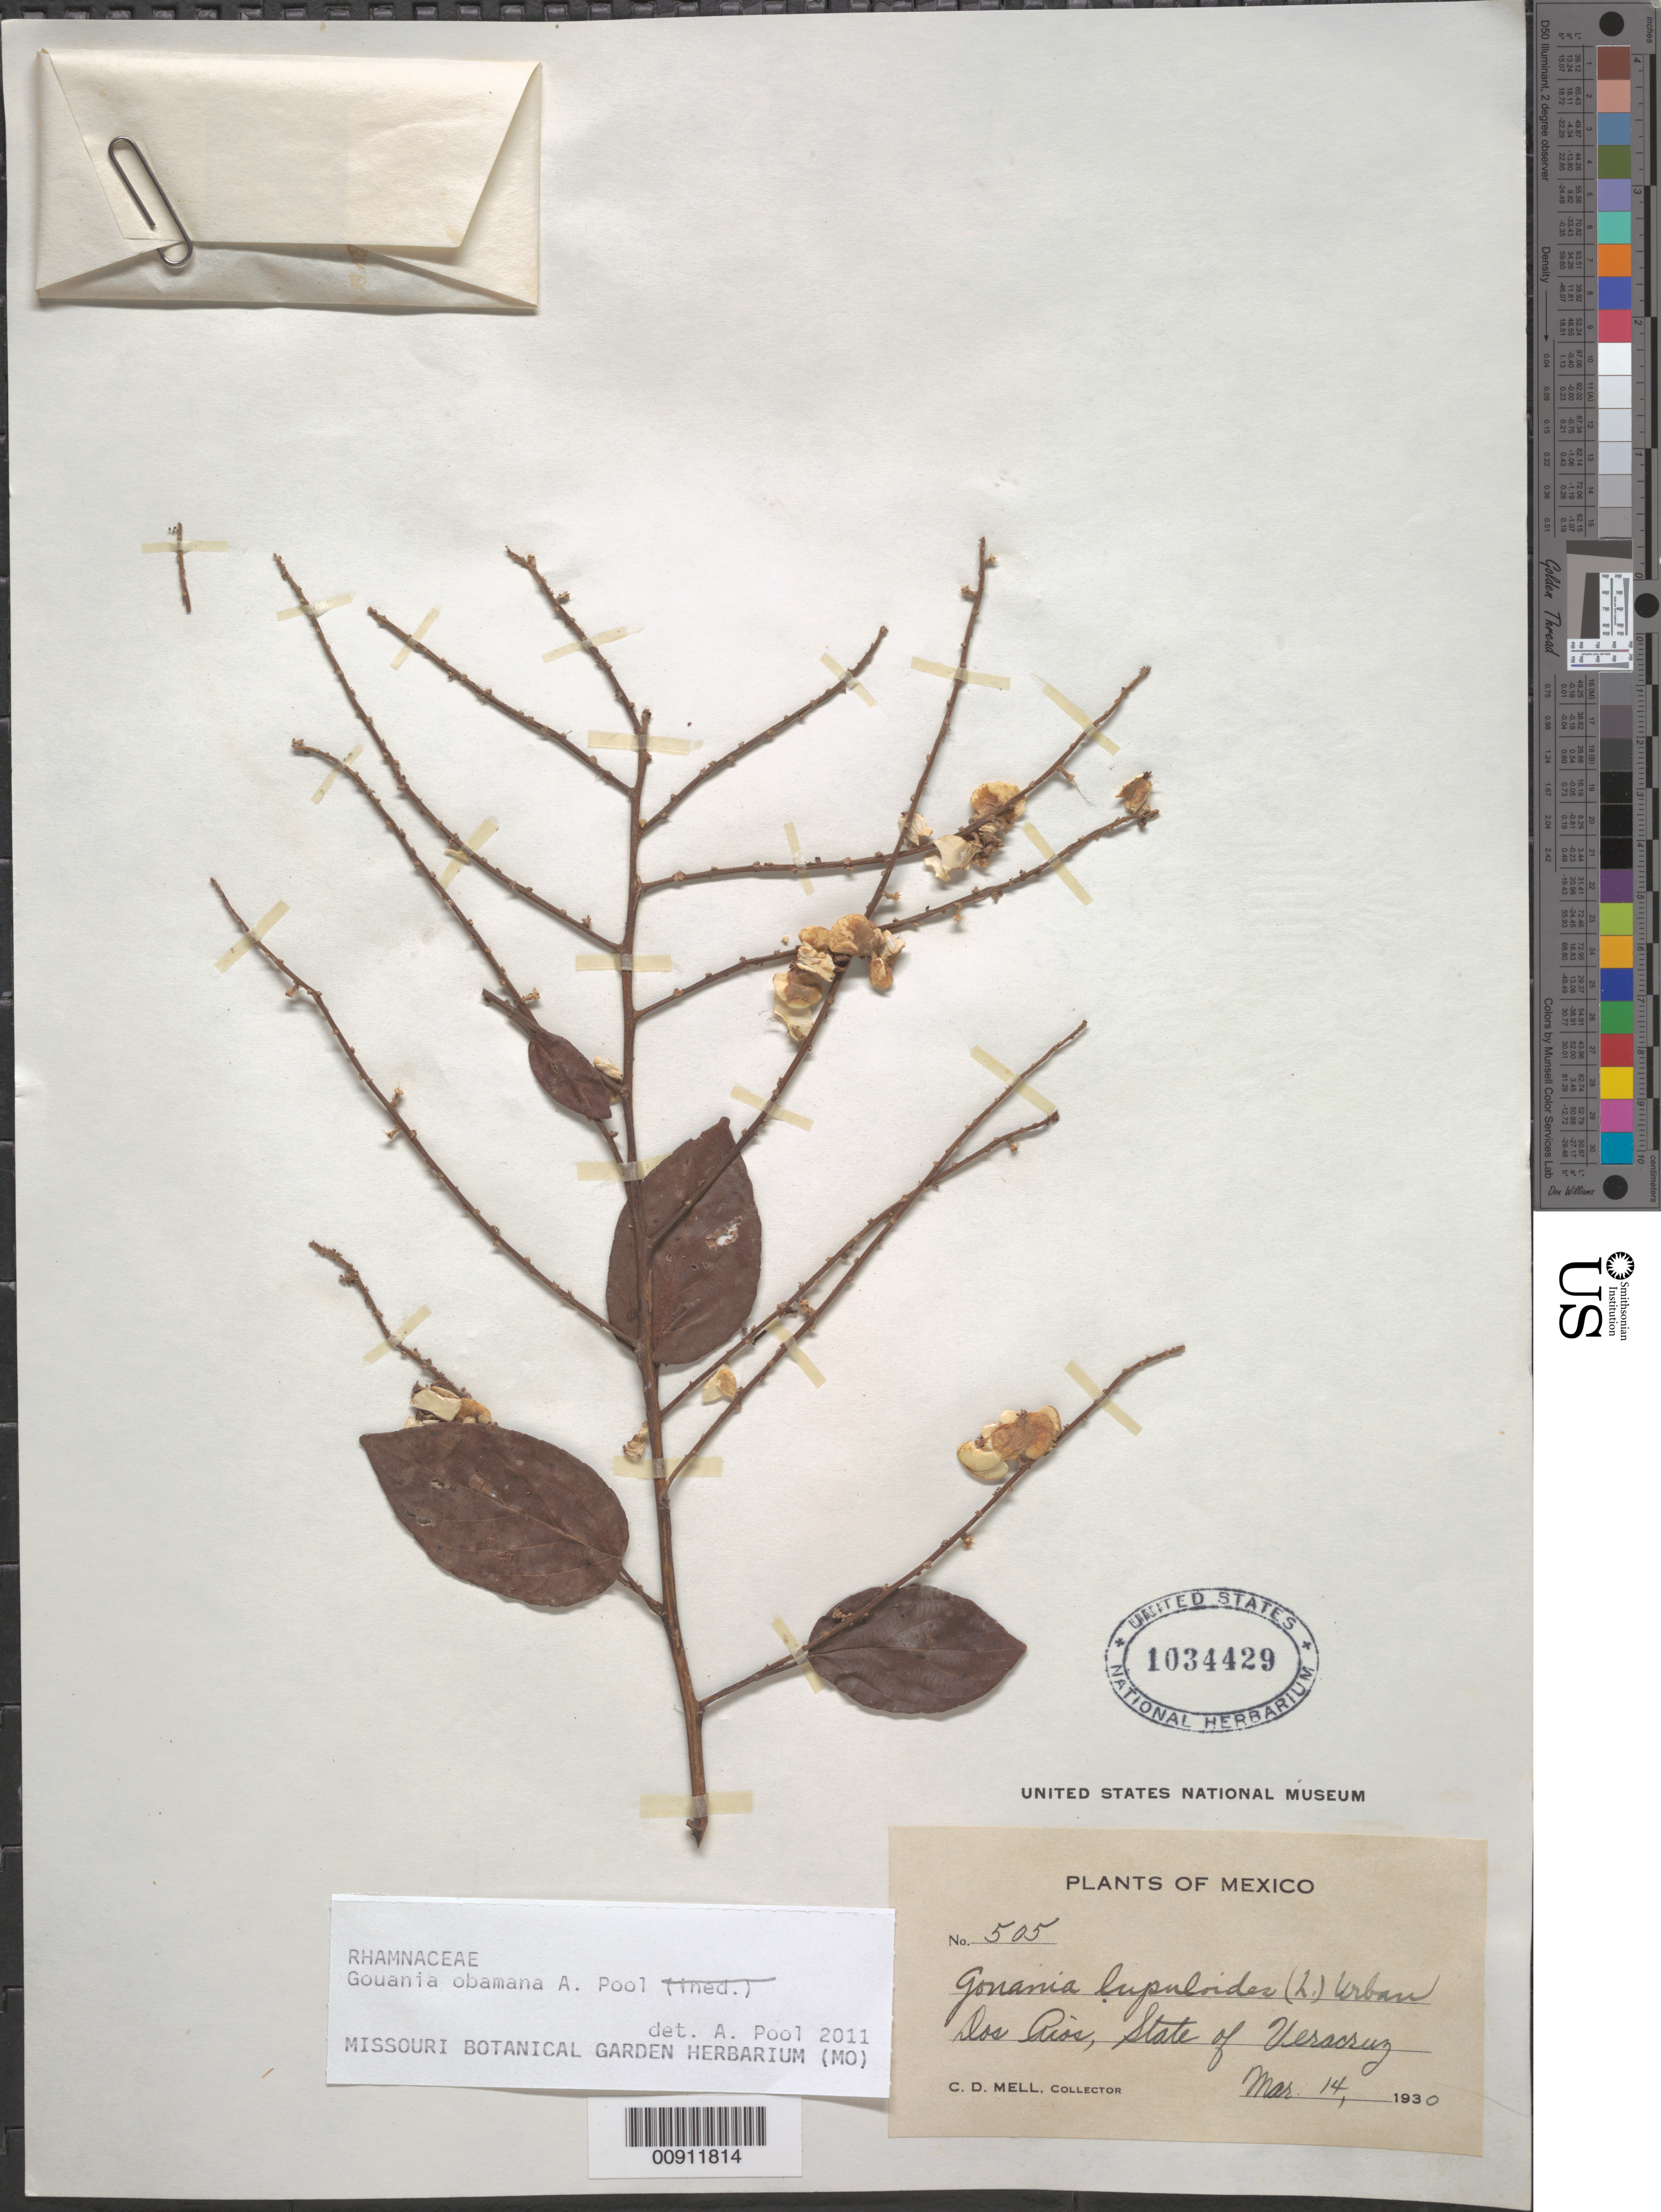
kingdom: Plantae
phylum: Tracheophyta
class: Magnoliopsida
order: Rosales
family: Rhamnaceae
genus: Gouania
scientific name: Gouania obamana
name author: A. Pool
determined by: Pool, A., (MO), Missouri Botanical Garden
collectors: C. D. Mell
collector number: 505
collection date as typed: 14 Mar 1930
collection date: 1930-03-14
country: Mexico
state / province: Veracruz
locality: Dos Rios, State of Veracruz.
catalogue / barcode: US 1034429